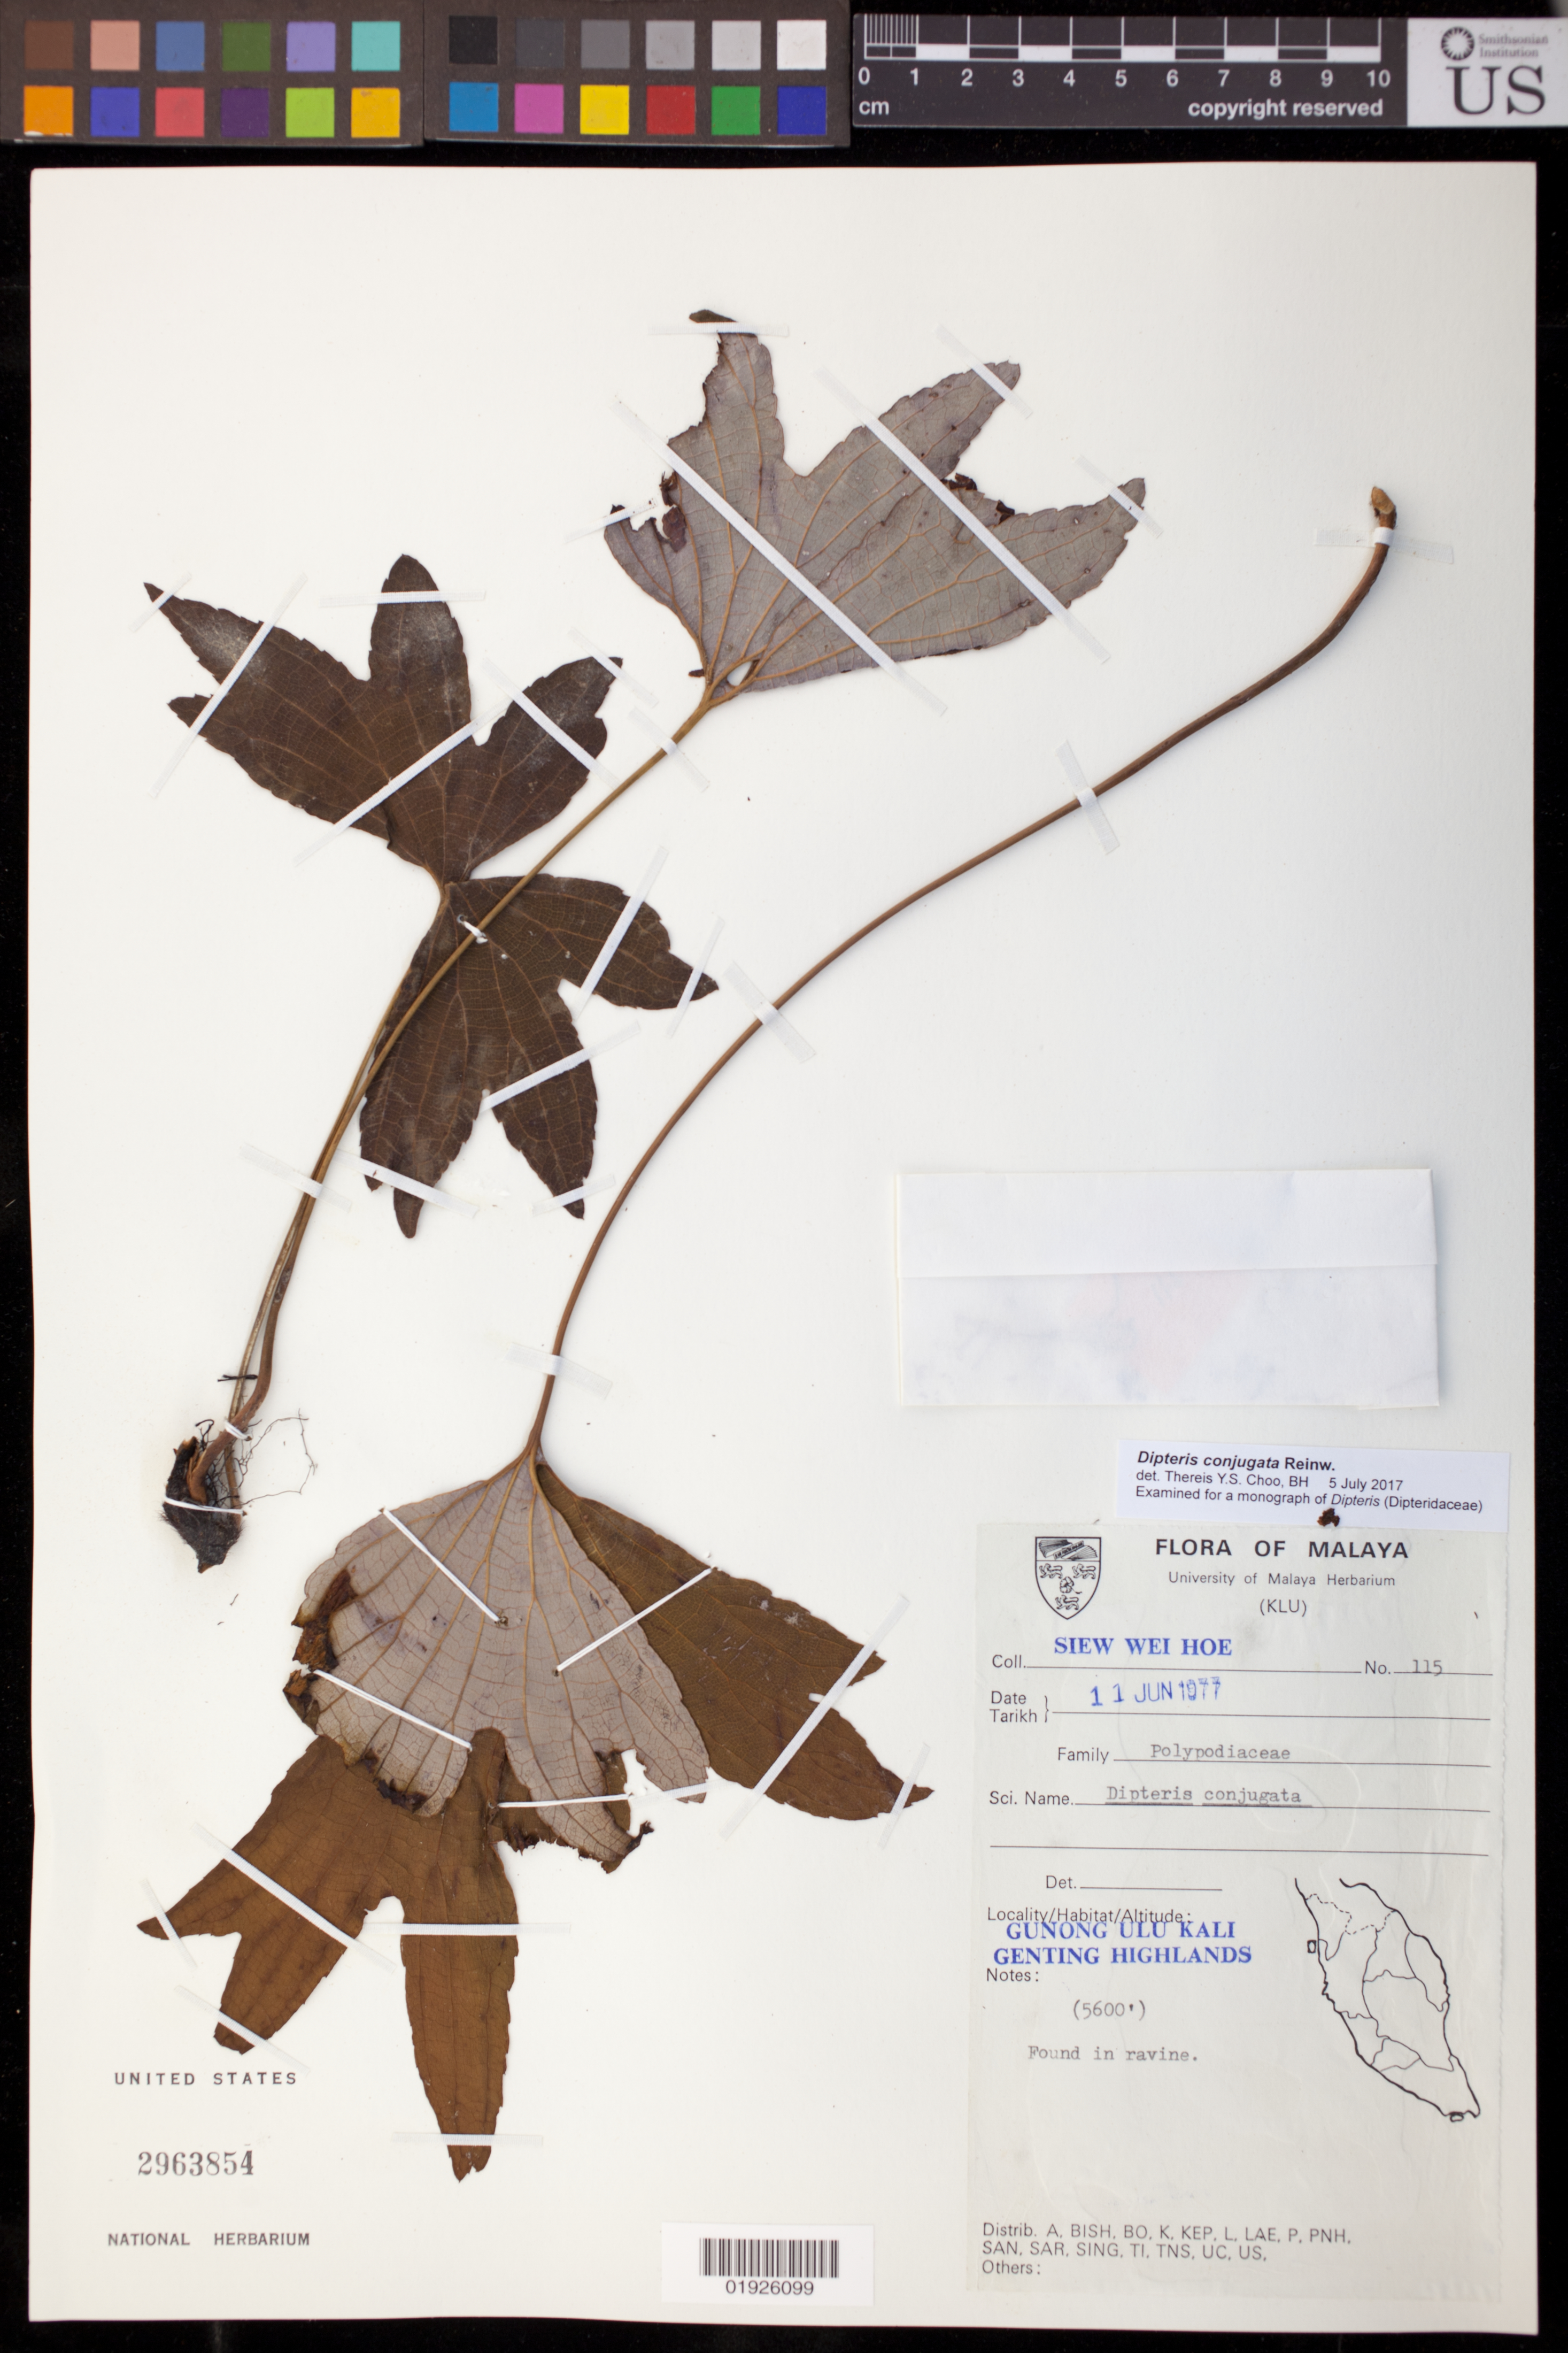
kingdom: Plantae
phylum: Tracheophyta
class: Polypodiopsida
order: Gleicheniales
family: Dipteridaceae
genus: Dipteris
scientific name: Dipteris conjugata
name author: Reinw.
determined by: Choo, Thereis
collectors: W. H. Siew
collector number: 115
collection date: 1977-06-11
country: Malaysia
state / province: Pahang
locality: Gunong Ulu Kali, Genting Highlands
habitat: Found in ravine.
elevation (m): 1707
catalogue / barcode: US 2963854